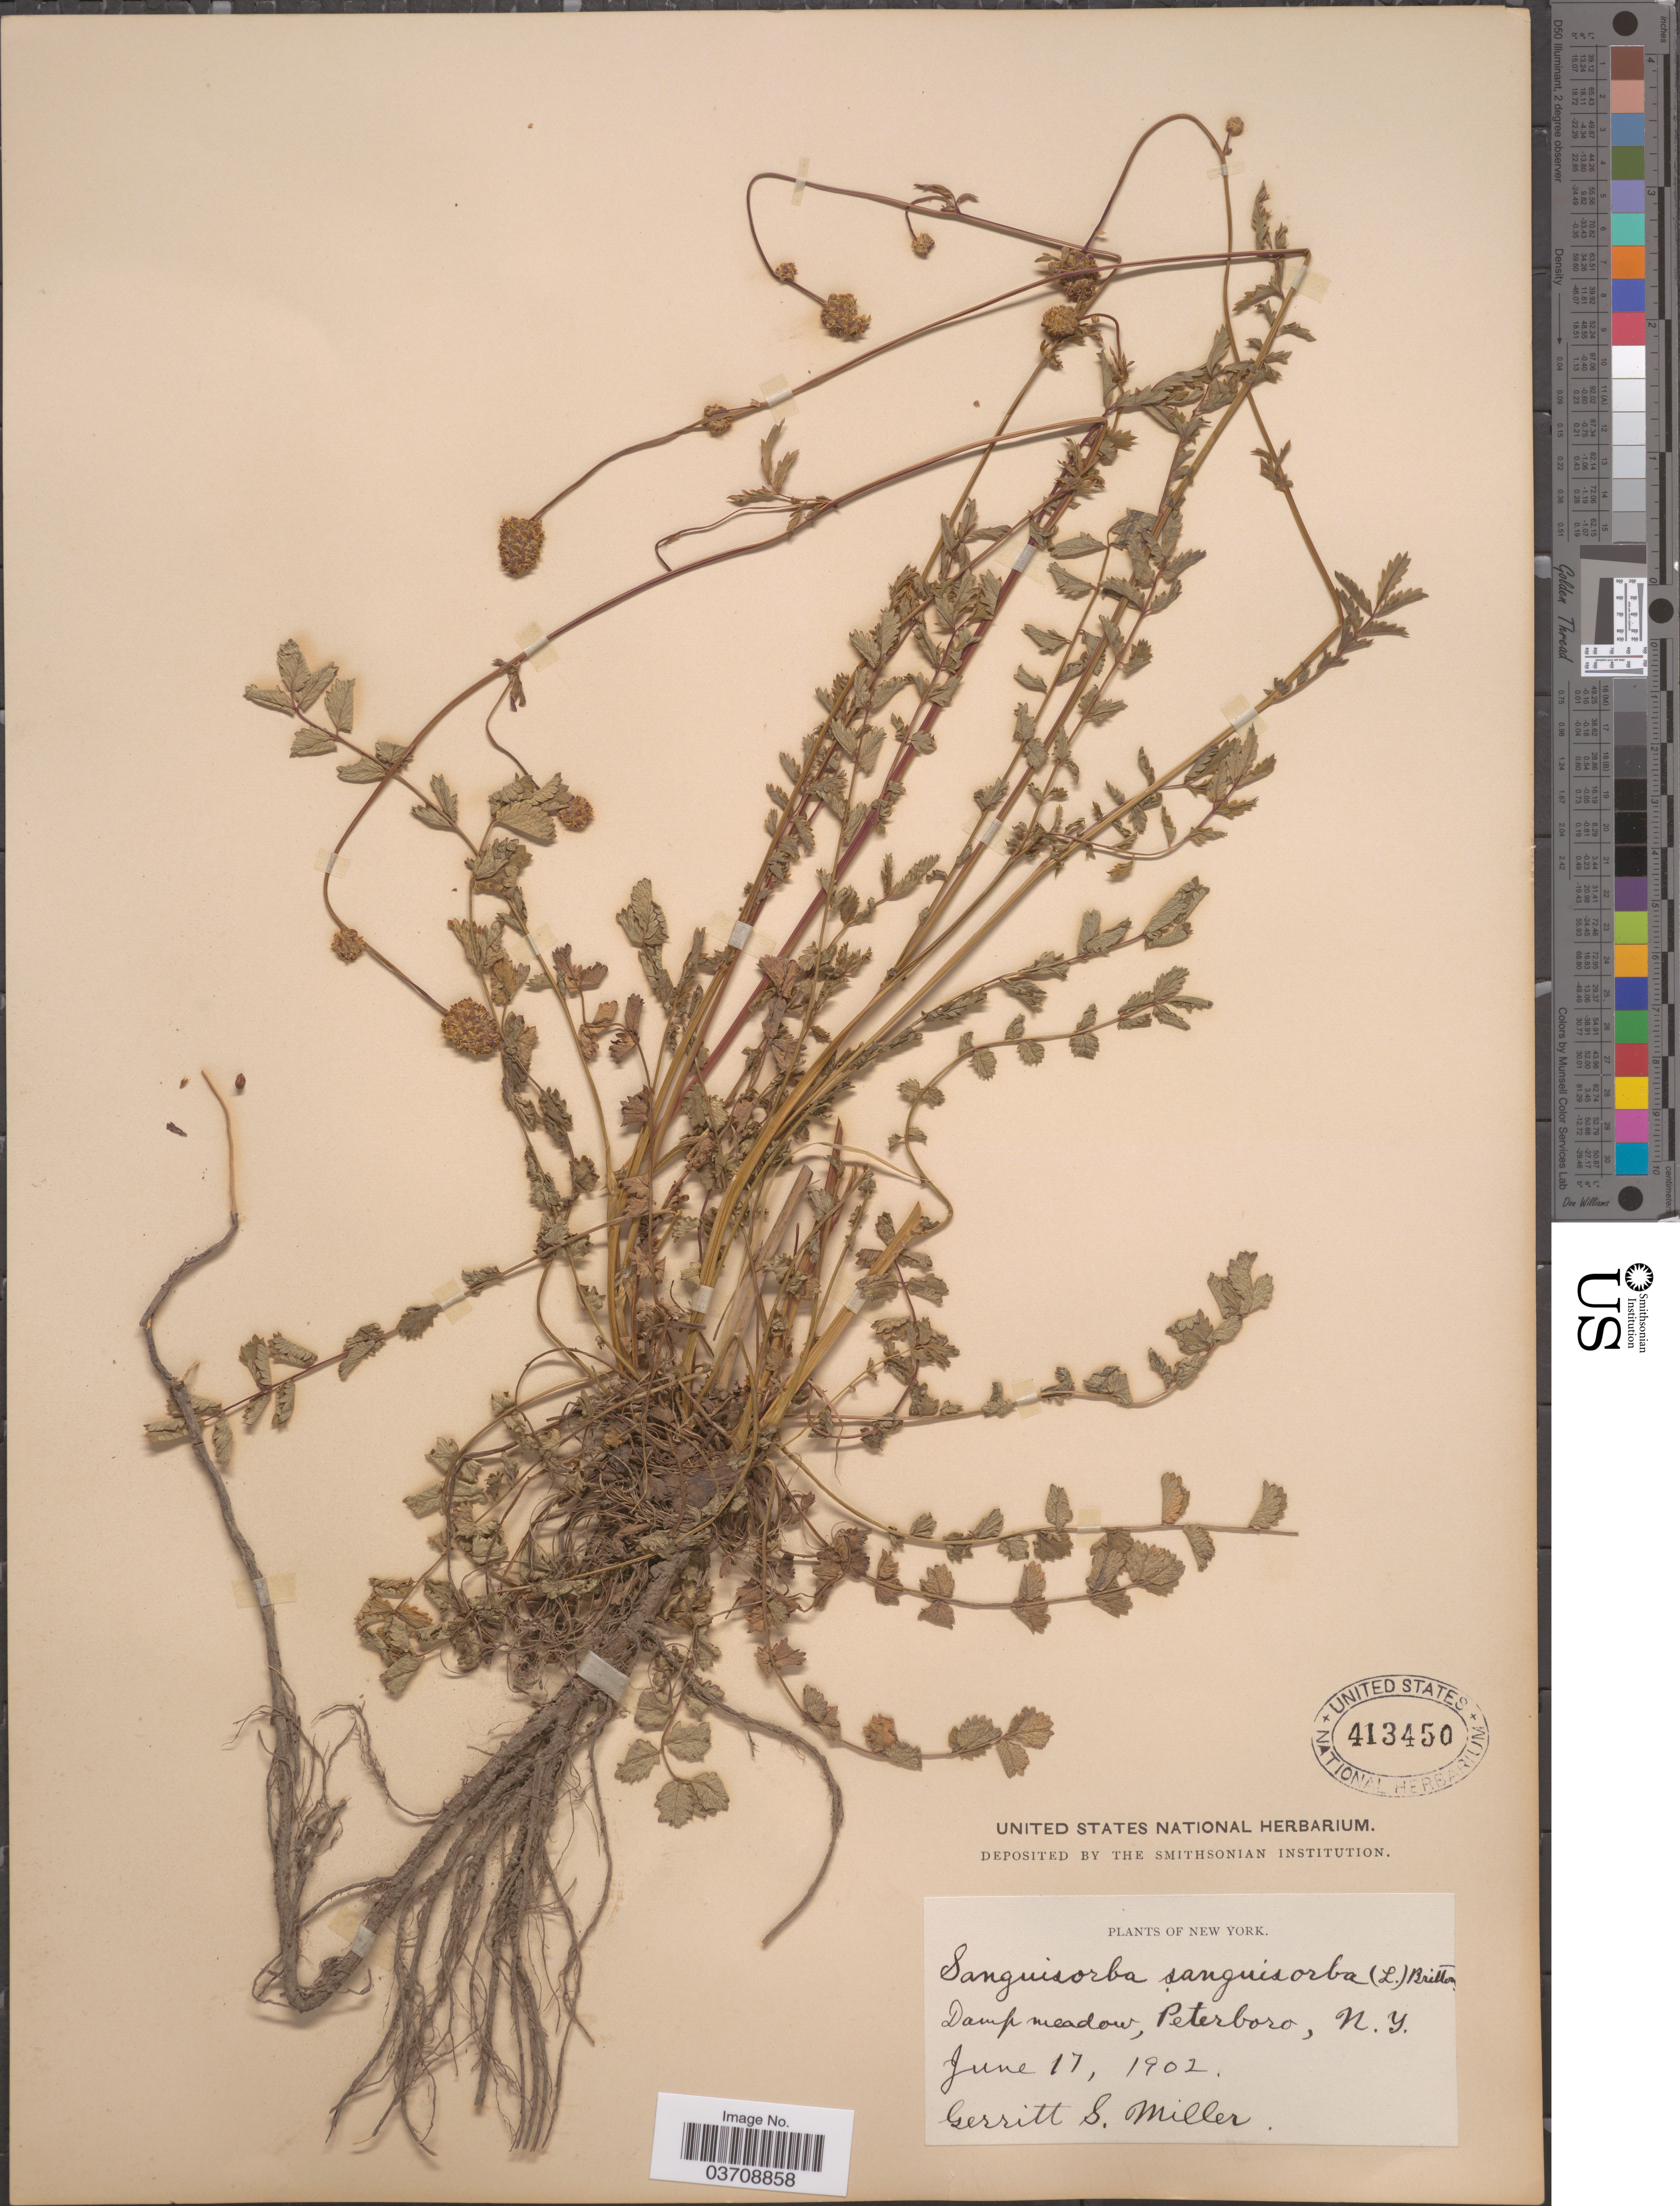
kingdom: Plantae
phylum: Tracheophyta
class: Magnoliopsida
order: Rosales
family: Rosaceae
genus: Sanguisorba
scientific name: Sanguisorba minor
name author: Scop.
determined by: Strong, Mark T., (BOT), Smithsonian Institution - National Museum of Natural History (UNITED STATES)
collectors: G. S. Miller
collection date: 1902-06-17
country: United States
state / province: New York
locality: Peterboro.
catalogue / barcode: US 413450